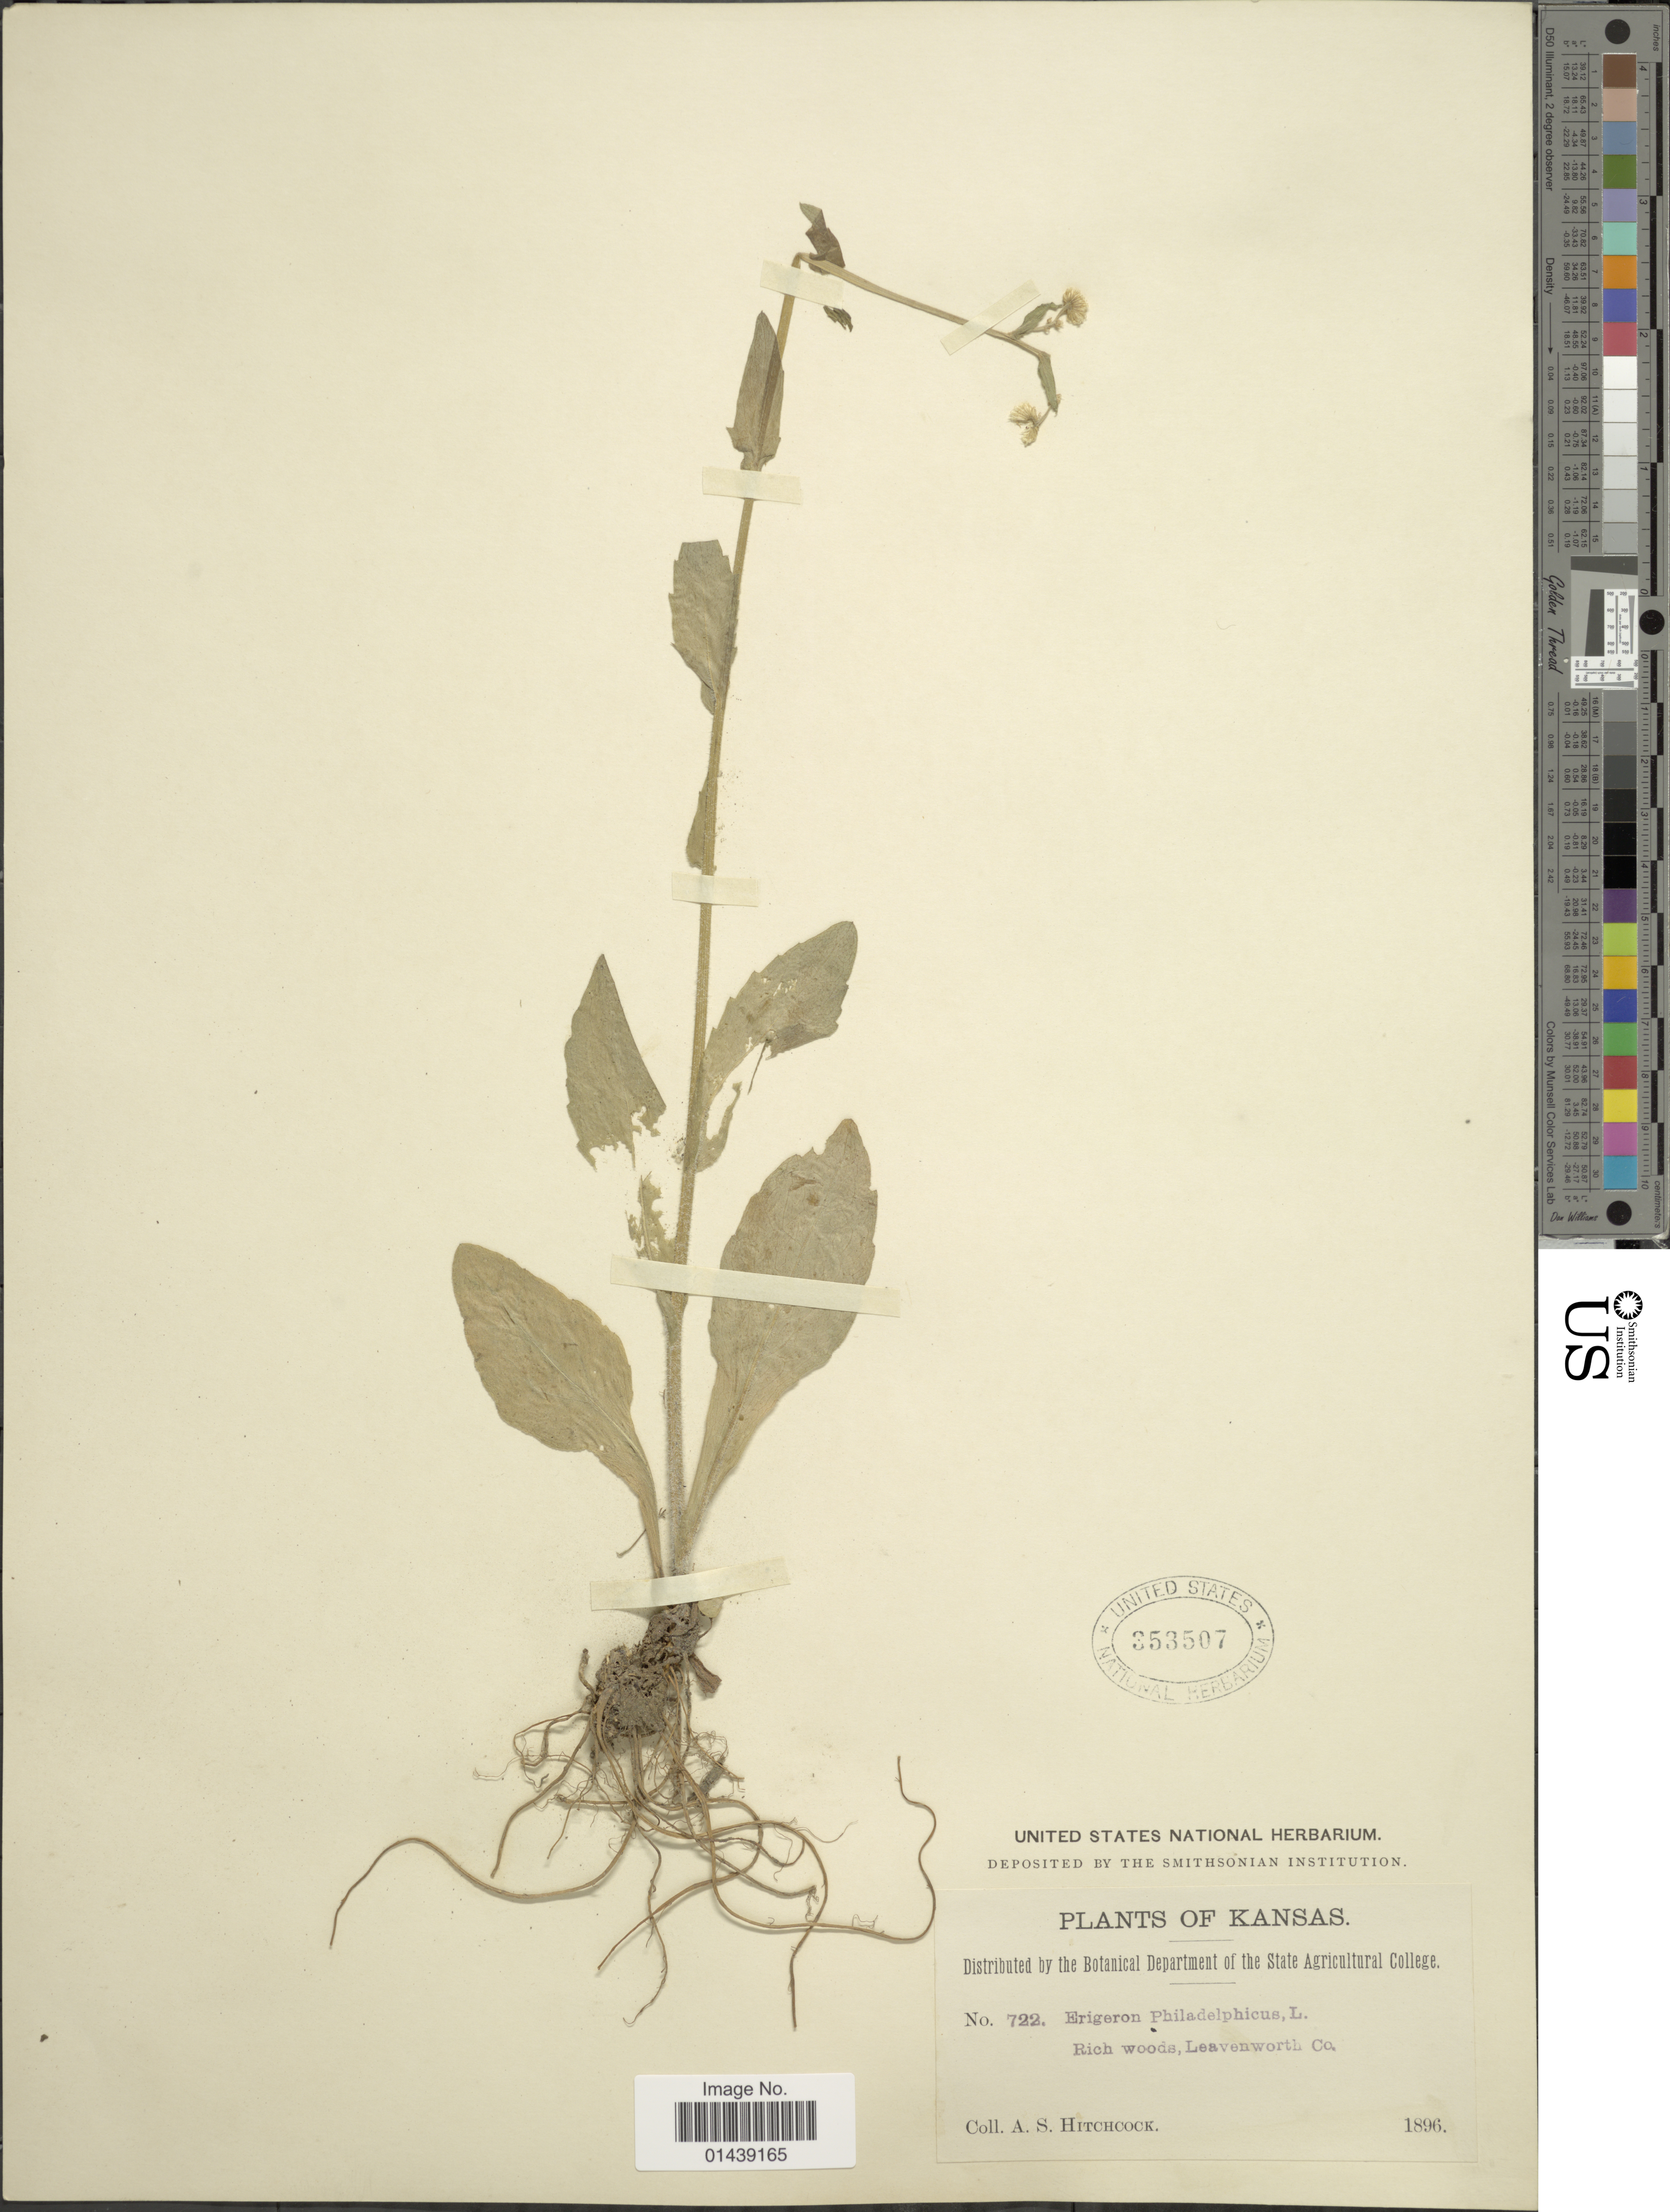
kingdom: Plantae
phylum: Tracheophyta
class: Magnoliopsida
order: Asterales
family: Asteraceae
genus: Erigeron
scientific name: Erigeron philadelphicus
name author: L.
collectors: A. S. Hitchcock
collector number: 722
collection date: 1896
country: United States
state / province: Kansas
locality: Leavenworth Co.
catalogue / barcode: US 353507